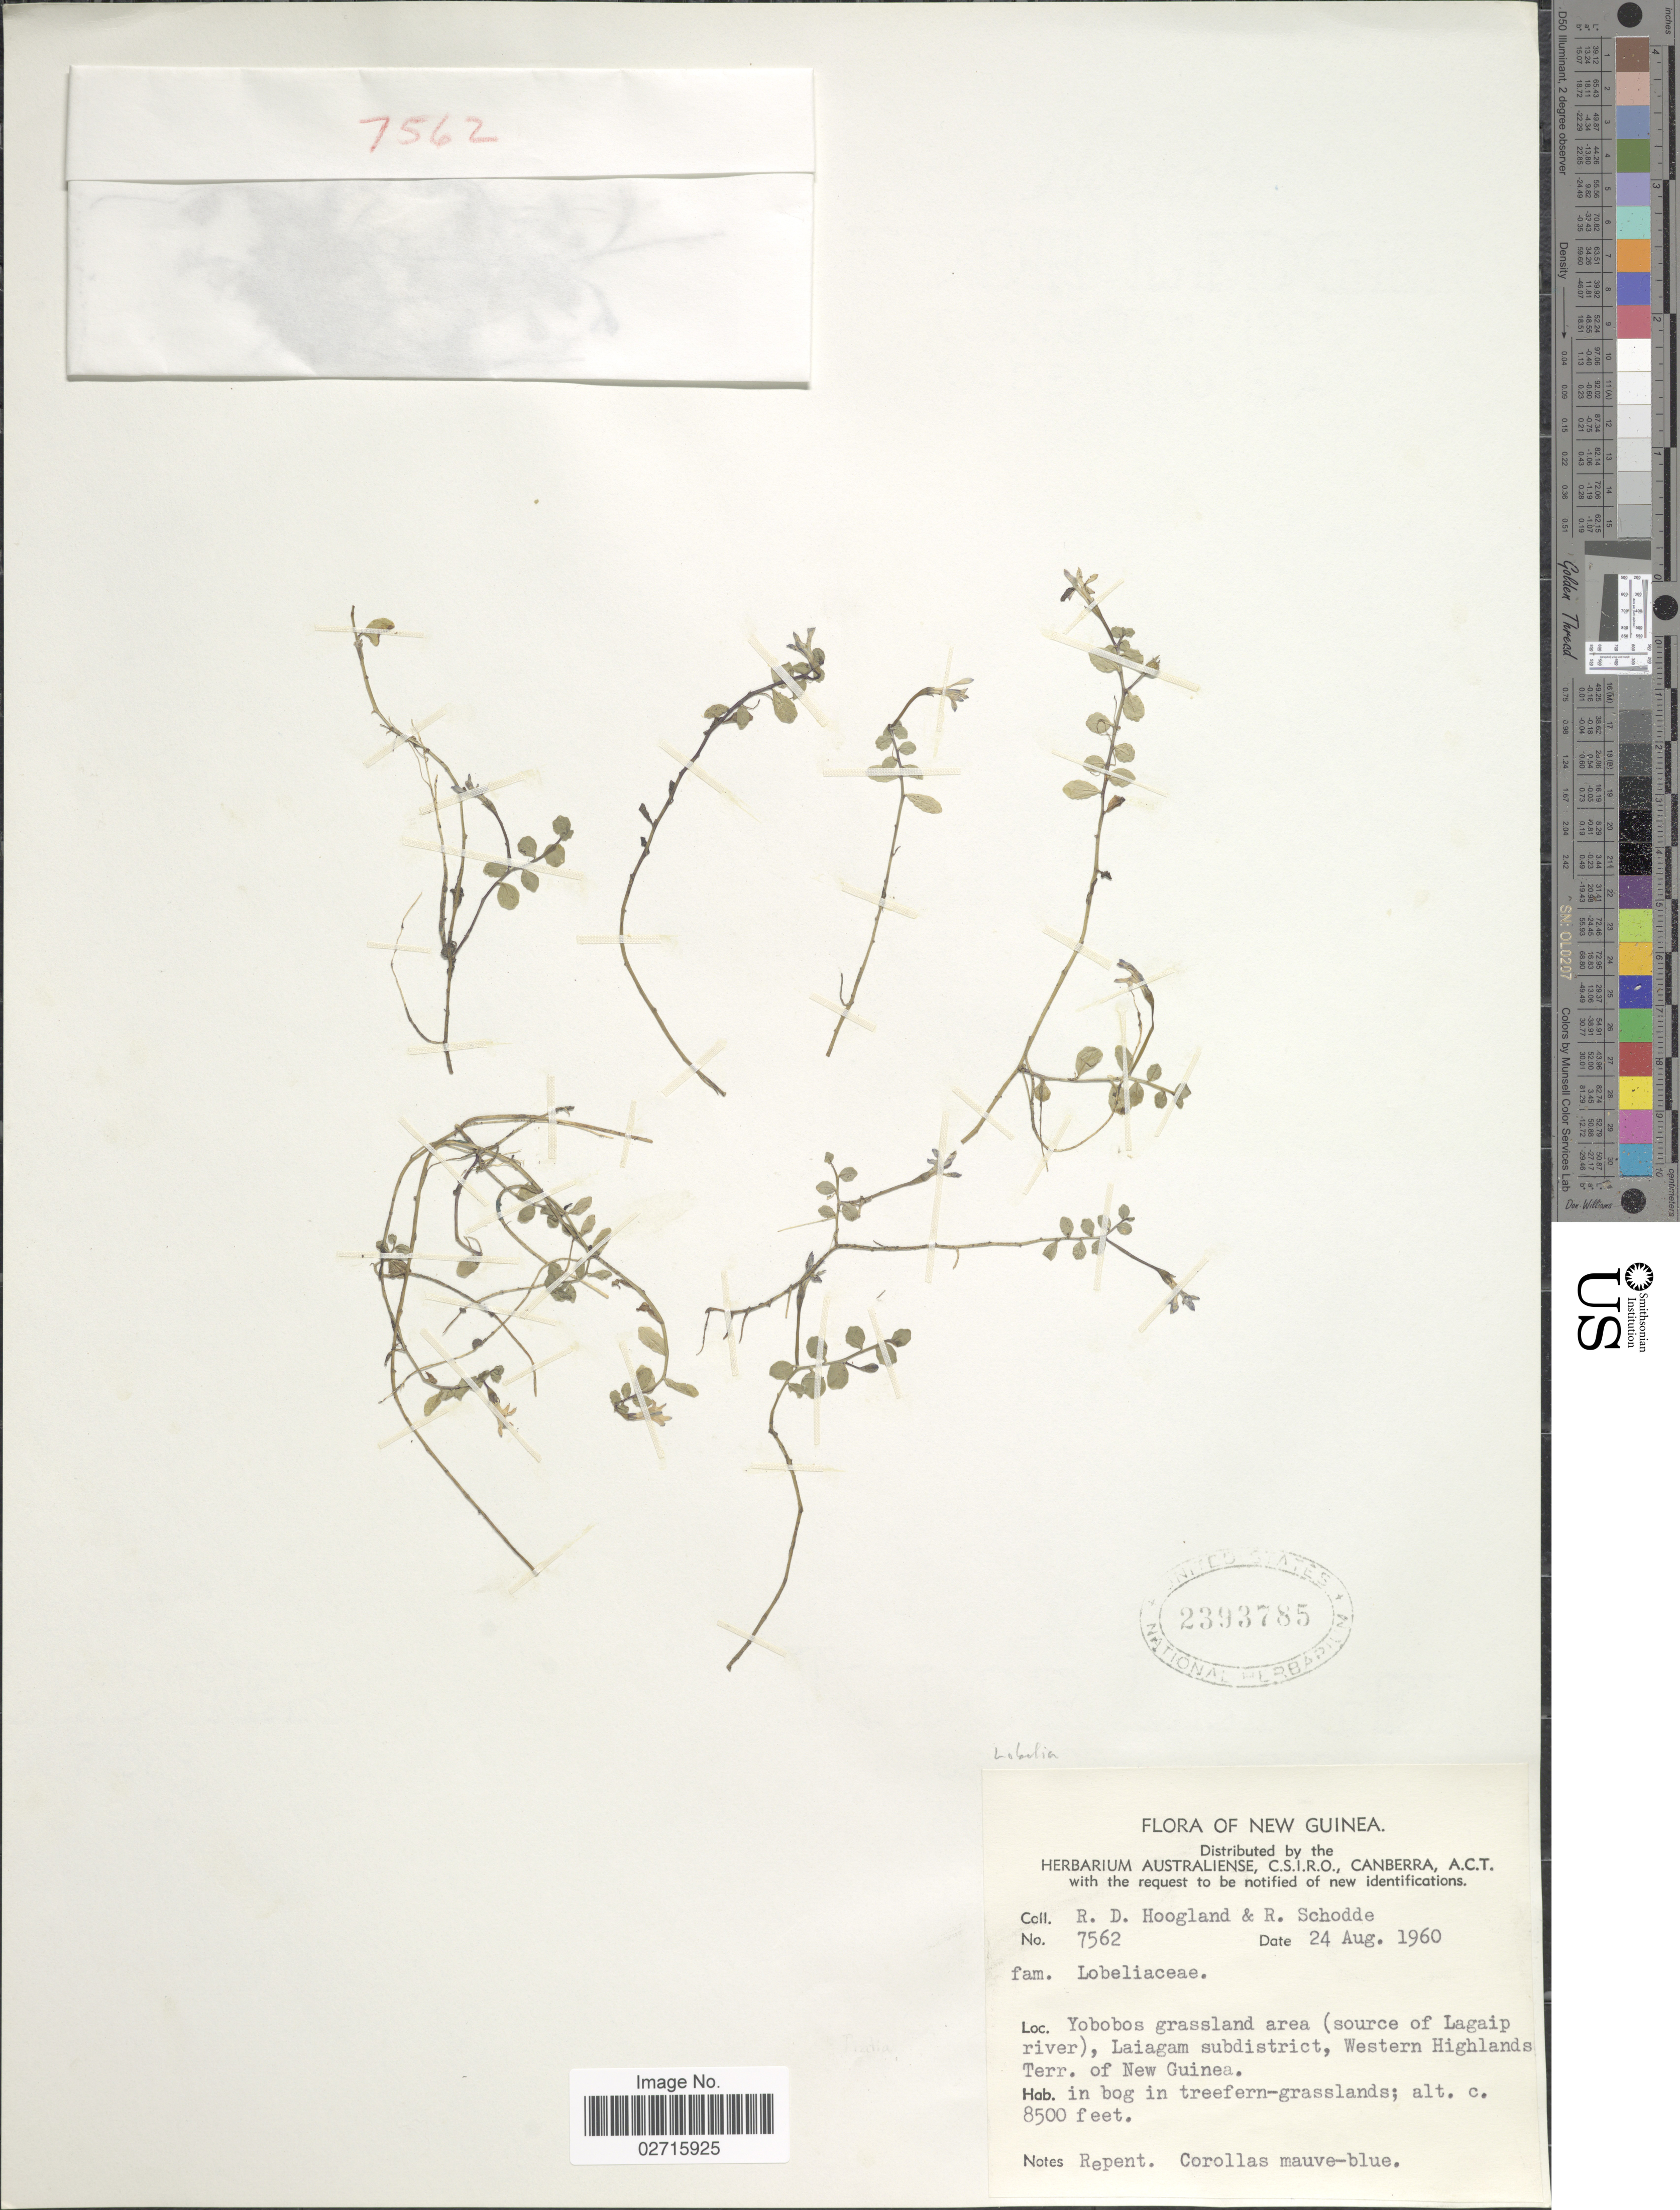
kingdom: Plantae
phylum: Tracheophyta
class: Magnoliopsida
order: Asterales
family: Campanulaceae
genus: Lobelia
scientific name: Lobelia sp.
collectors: R. D. Hoogland & R. Schodde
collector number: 7562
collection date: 1960-08-24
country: Papua New Guinea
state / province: Western Highlands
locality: New Guinea, Yobobos grasslad area (source of Lagaip river), Laiagam subdistrict, Terr. of New Guinea.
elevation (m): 2591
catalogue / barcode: US 2393785